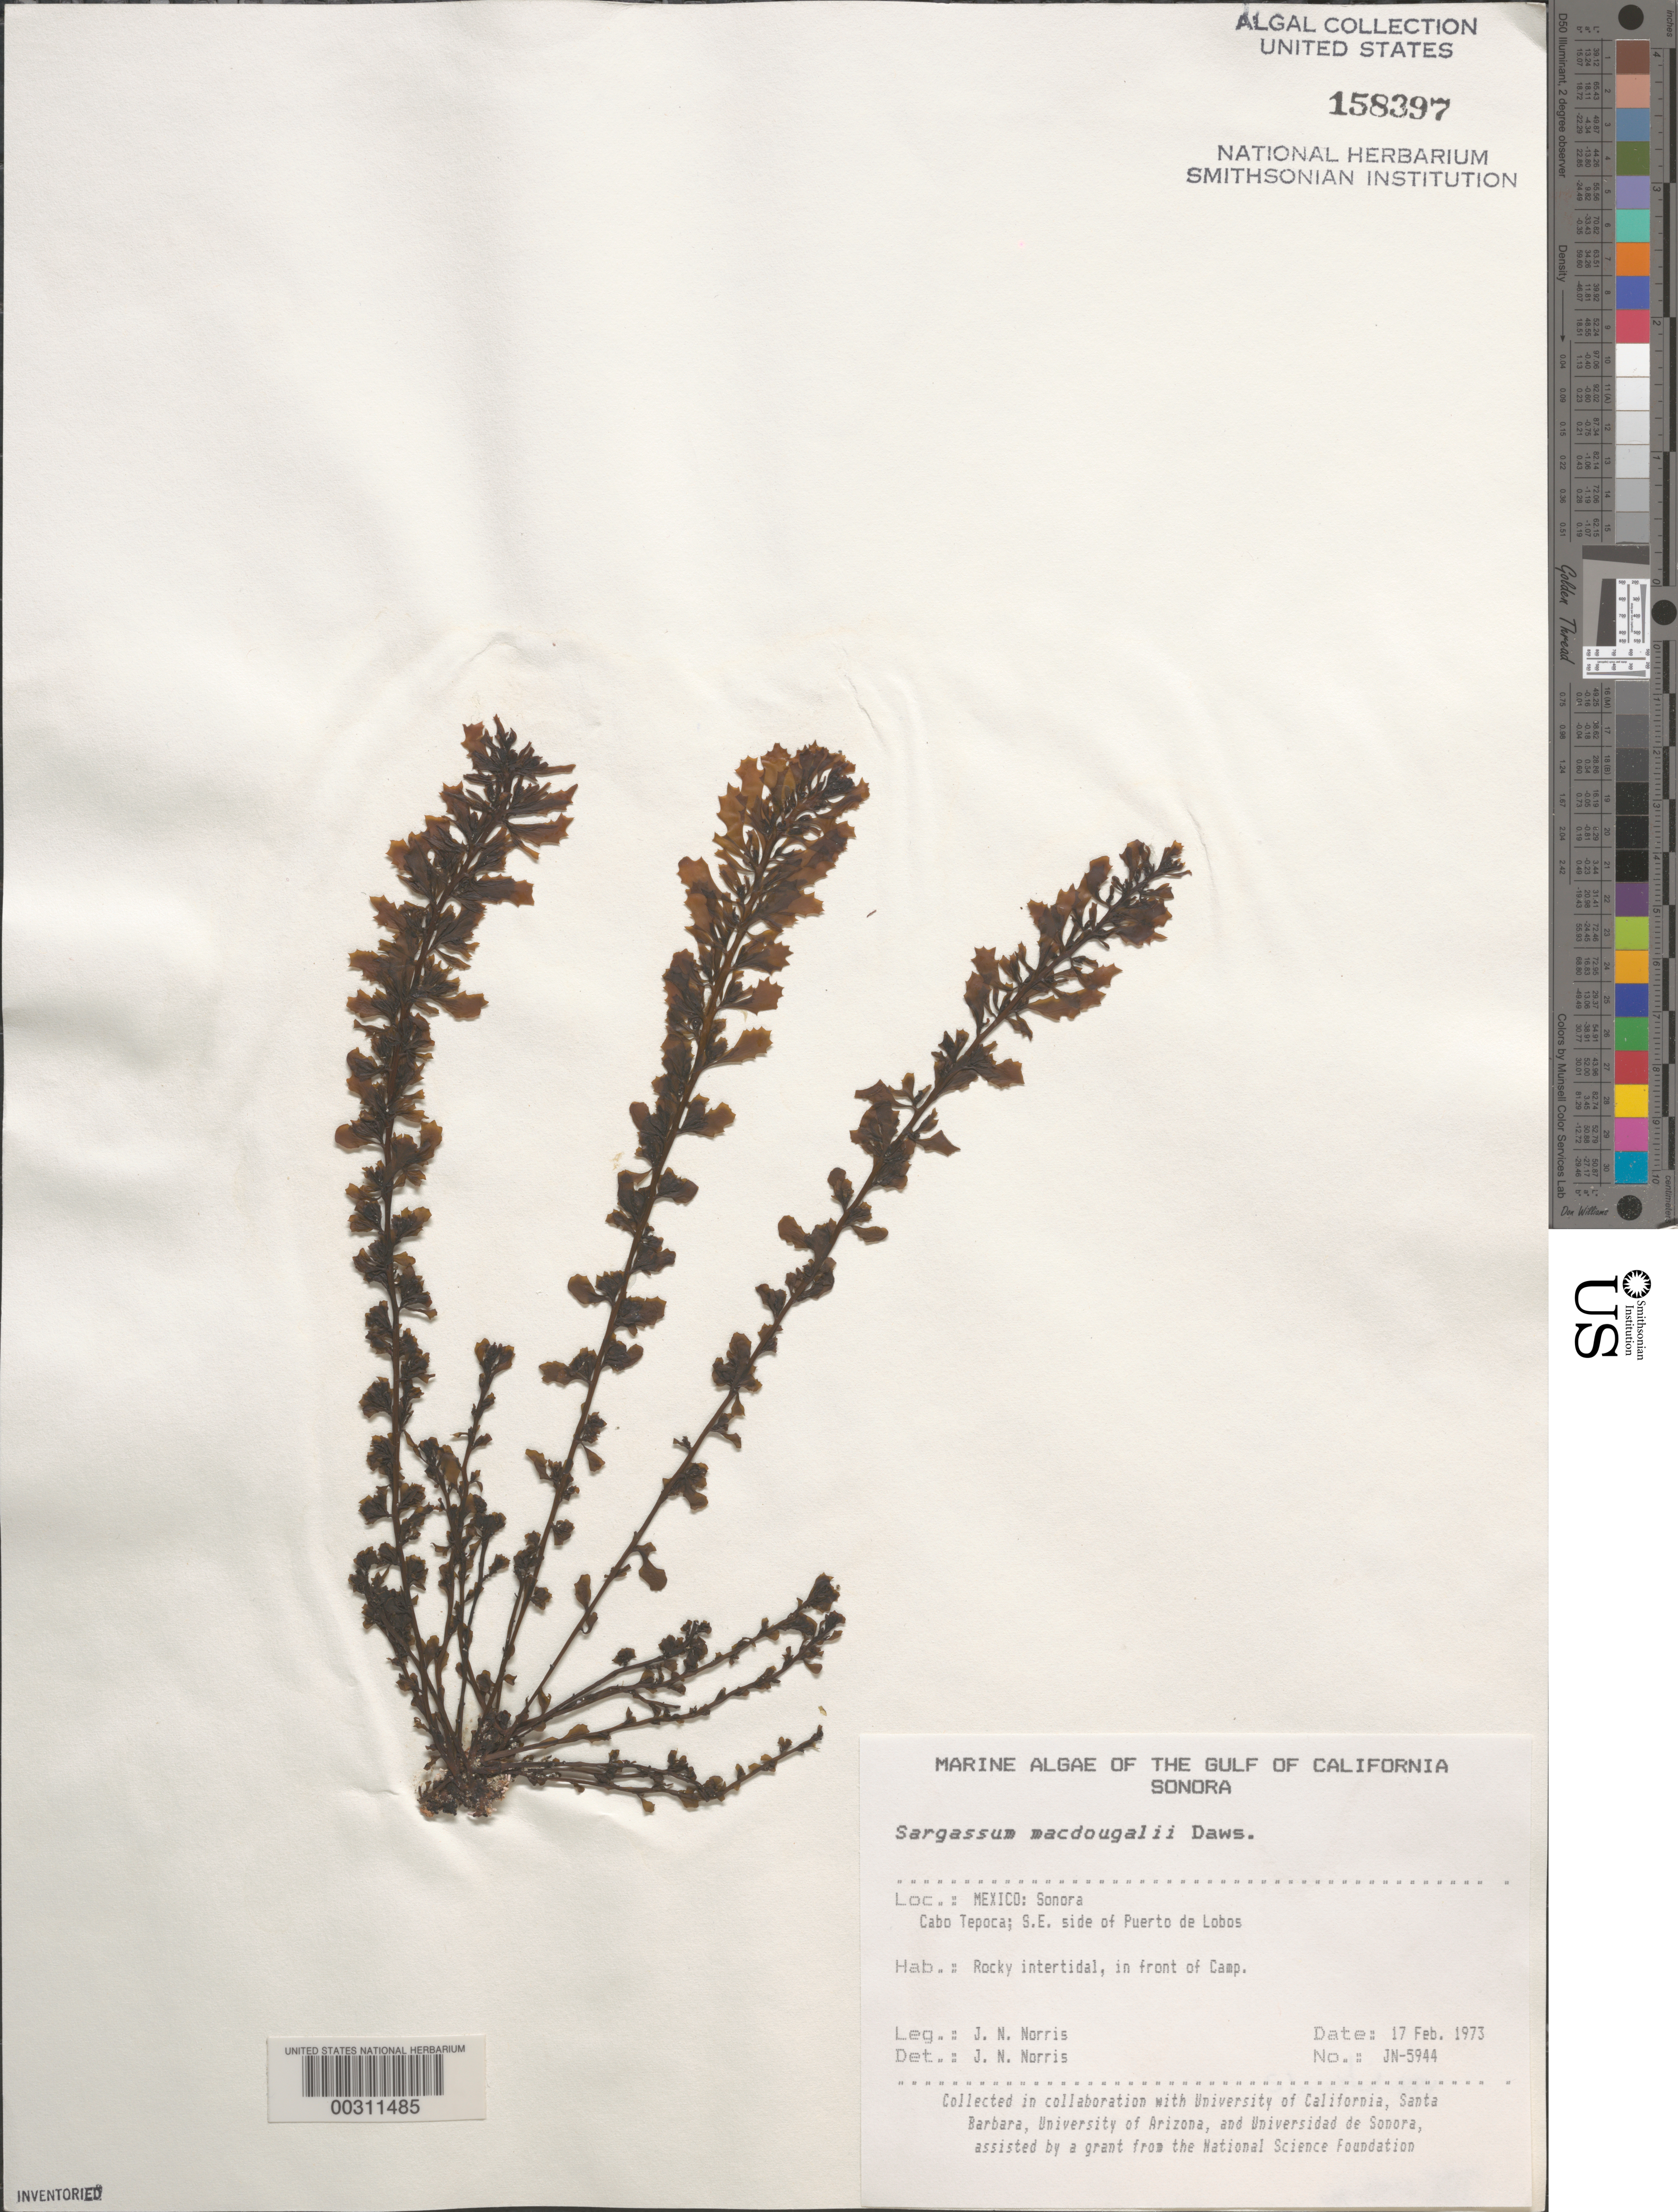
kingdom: Chromista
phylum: Ochrophyta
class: Phaeophyceae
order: Fucales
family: Sargassaceae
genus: Sargassum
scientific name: Sargassum macdougalii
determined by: Norris, James N.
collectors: J. N. Norris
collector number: JN-5944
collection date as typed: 17 Feb 1973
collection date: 1973-02-17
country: Mexico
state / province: Sonora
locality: Cabo Tepoca, Puerto de Lobos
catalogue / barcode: US 158397